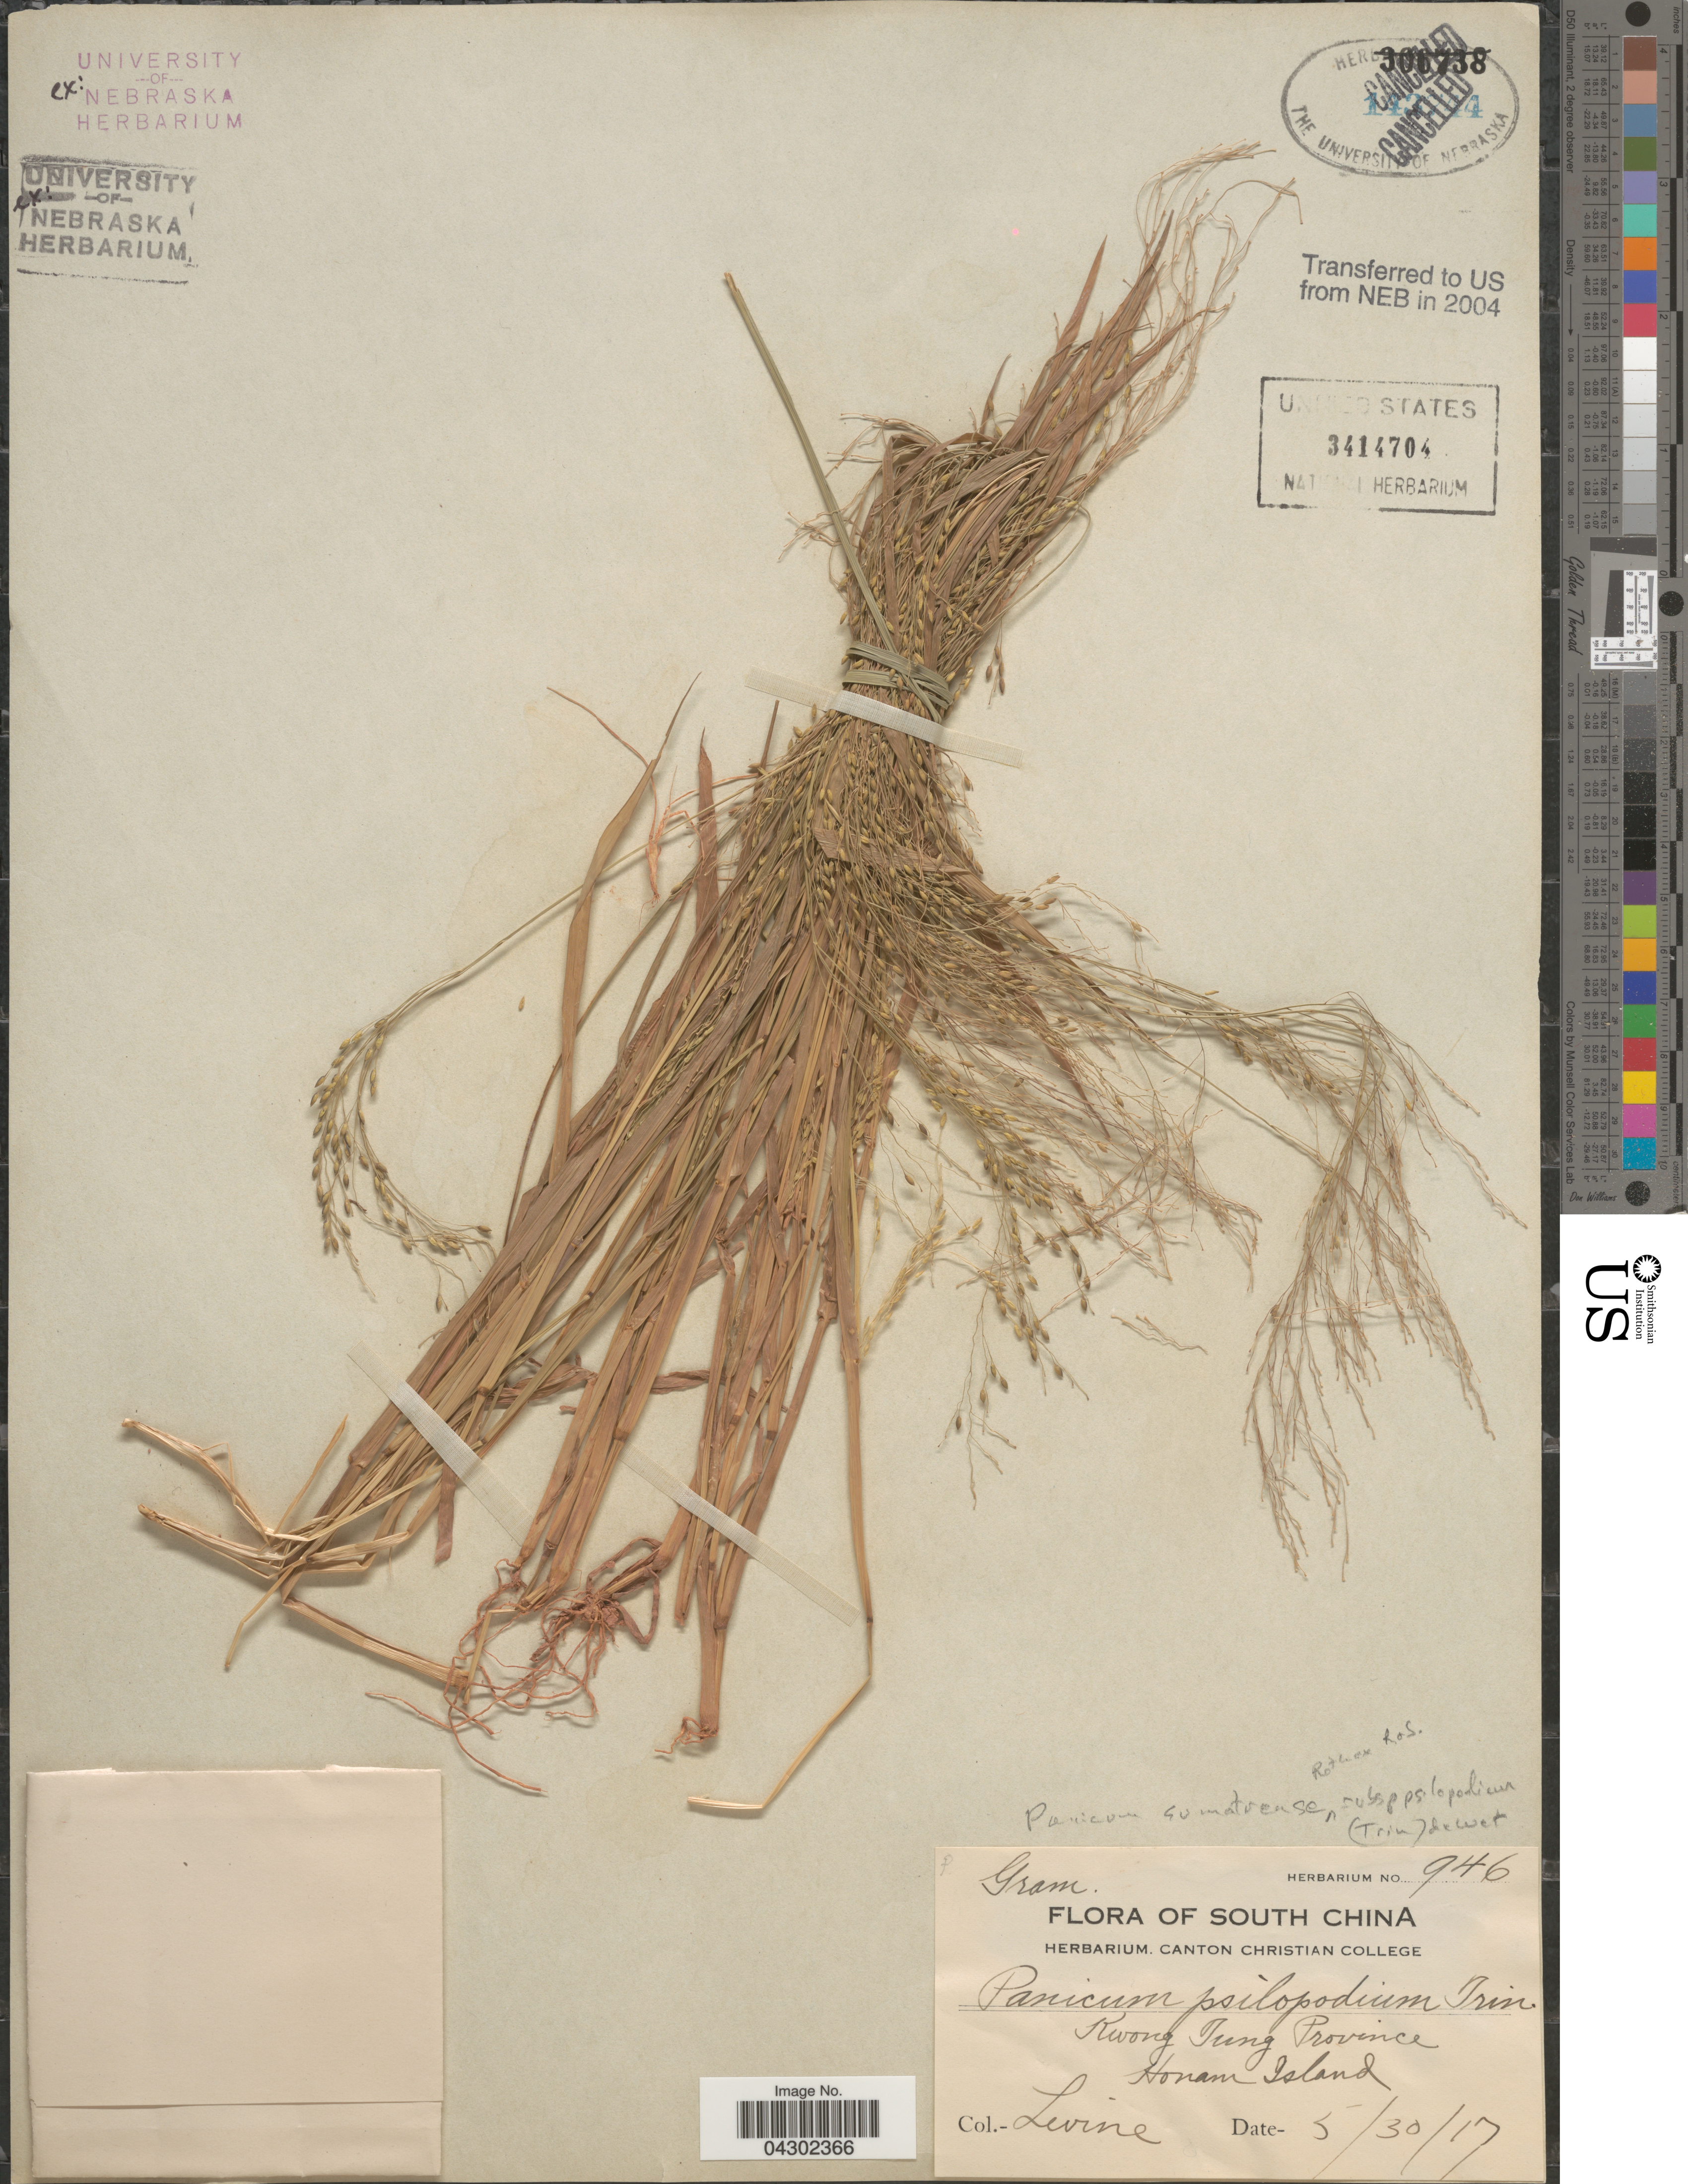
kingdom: Plantae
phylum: Tracheophyta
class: Liliopsida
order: Poales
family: Poaceae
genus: Panicum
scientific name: Panicum sumatrense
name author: P. Roth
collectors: -. Levine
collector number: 946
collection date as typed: Transcribed d/m/y: 30/5/17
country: China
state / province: Guangdong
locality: South China. Kwong Tung Province. Honam Island.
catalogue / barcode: US 3414704